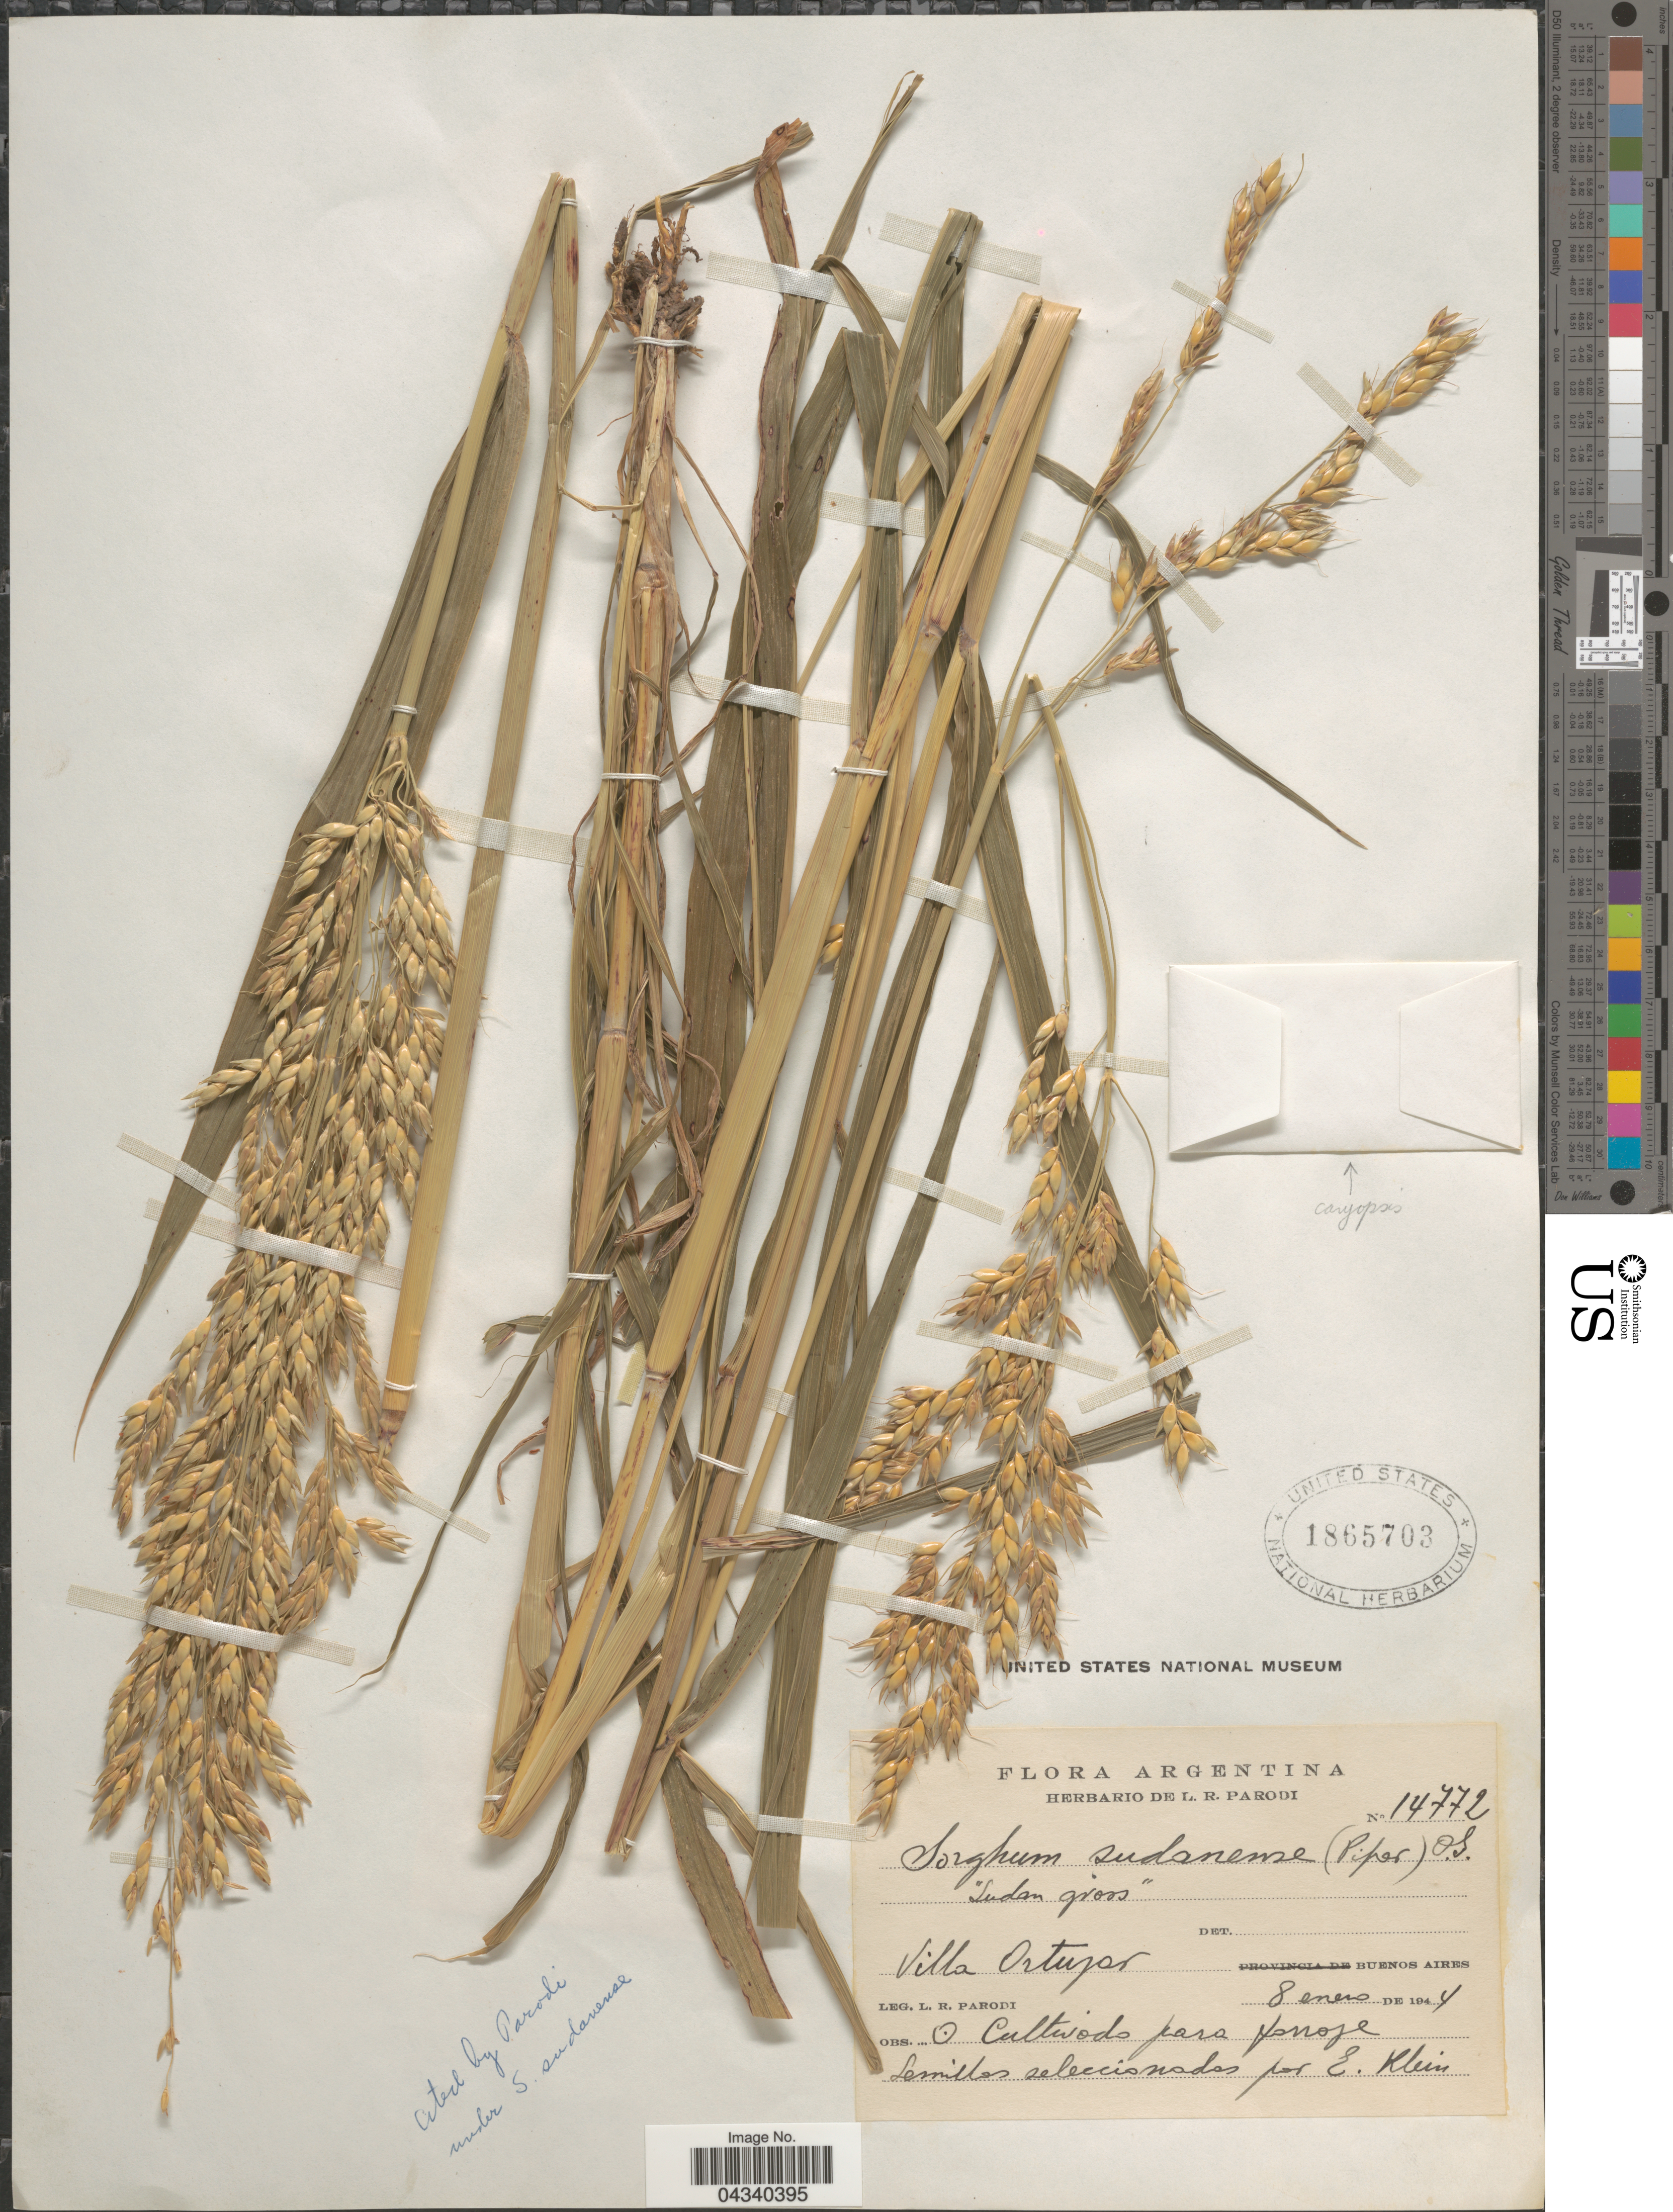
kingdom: Plantae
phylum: Tracheophyta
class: Liliopsida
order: Poales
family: Poaceae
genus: Sorghum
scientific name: Sorghum drummondii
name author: (Steud.) Nees ex Millsp. & Chase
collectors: L. R. Parodi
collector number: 14772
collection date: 1944-01-08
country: Argentina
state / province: Buenos Aires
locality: Villa Ortuzar.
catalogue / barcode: US 1865703